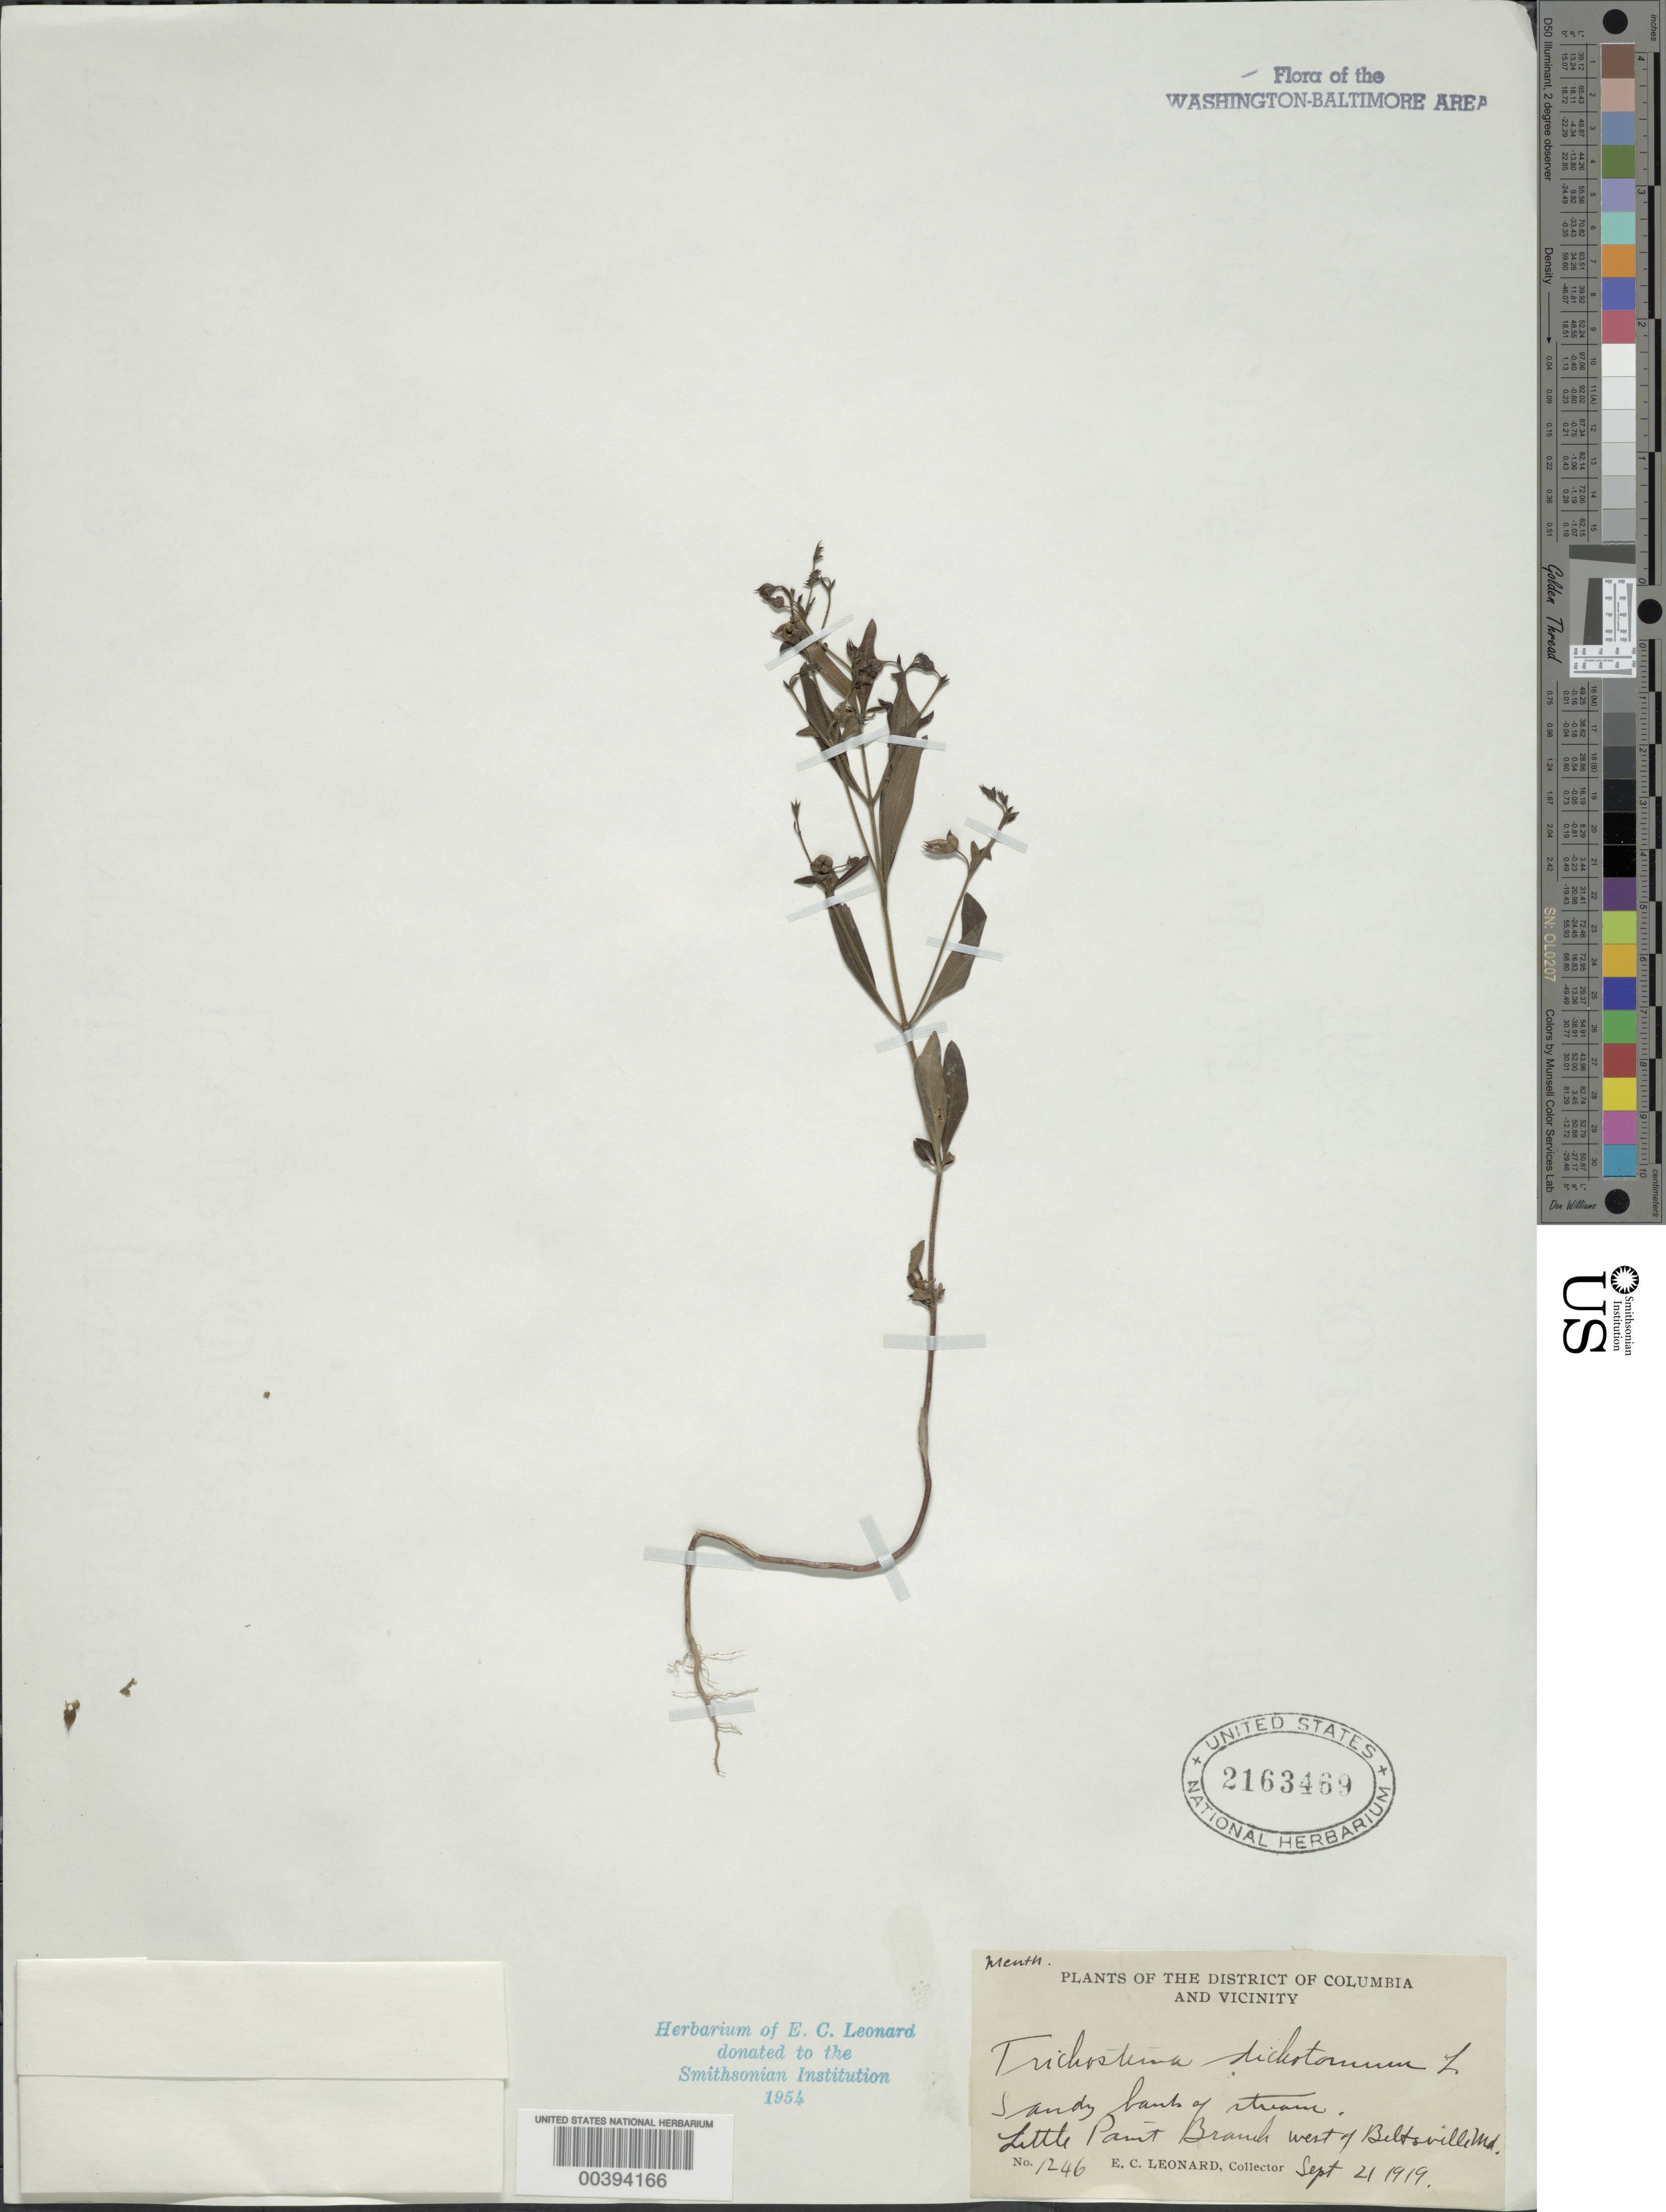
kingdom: Plantae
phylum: Tracheophyta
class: Magnoliopsida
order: Lamiales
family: Lamiaceae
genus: Trichostema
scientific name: Trichostema dichotomum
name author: L.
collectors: E. C. Leonard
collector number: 1246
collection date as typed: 21 Sep 1919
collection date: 1919-09-21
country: United States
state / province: Maryland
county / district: Prince George's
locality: Little Paint Branch west of Beltsville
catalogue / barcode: US 2163469